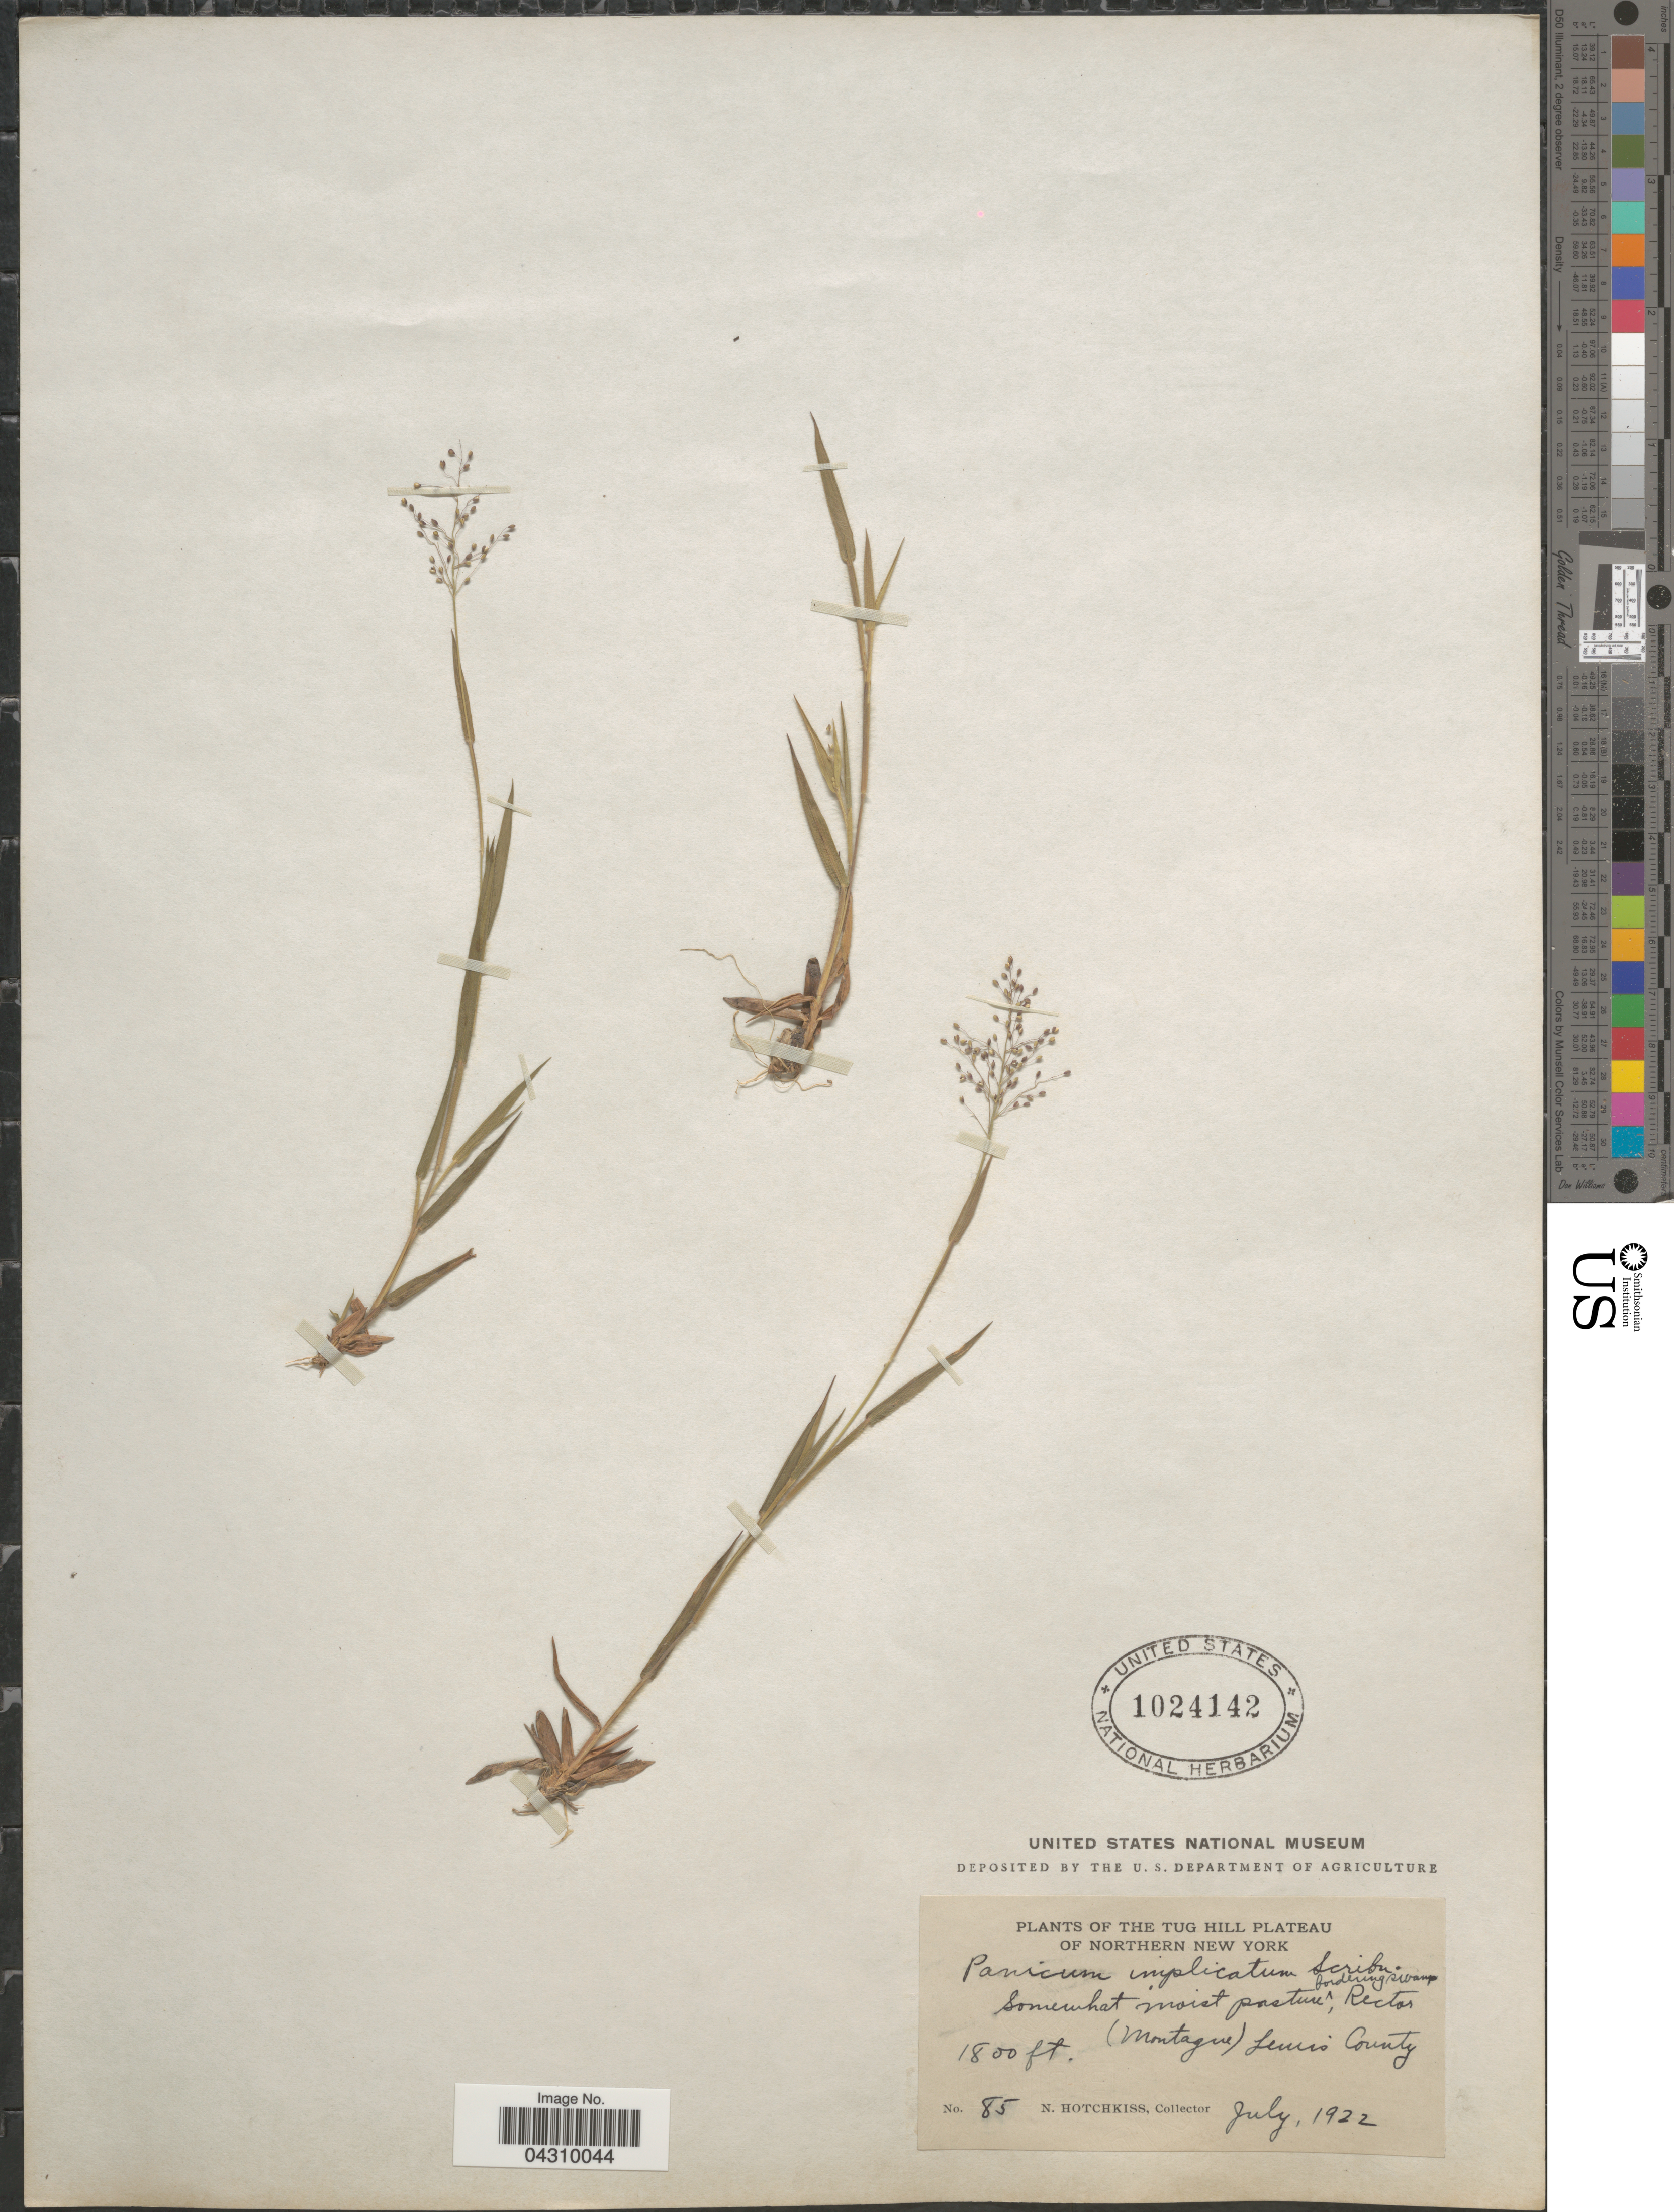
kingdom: Plantae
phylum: Tracheophyta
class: Liliopsida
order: Poales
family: Poaceae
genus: Dichanthelium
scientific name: Dichanthelium acuminatum var. acuminatum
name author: (Sw.) Gould & C.A. Clark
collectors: N. Hotchkiss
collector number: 85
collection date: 1922-07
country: United States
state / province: New York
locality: Tug Hill Plateau of Northern New York. (Montagne) Lewis County.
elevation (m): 549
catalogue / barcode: US 1024142